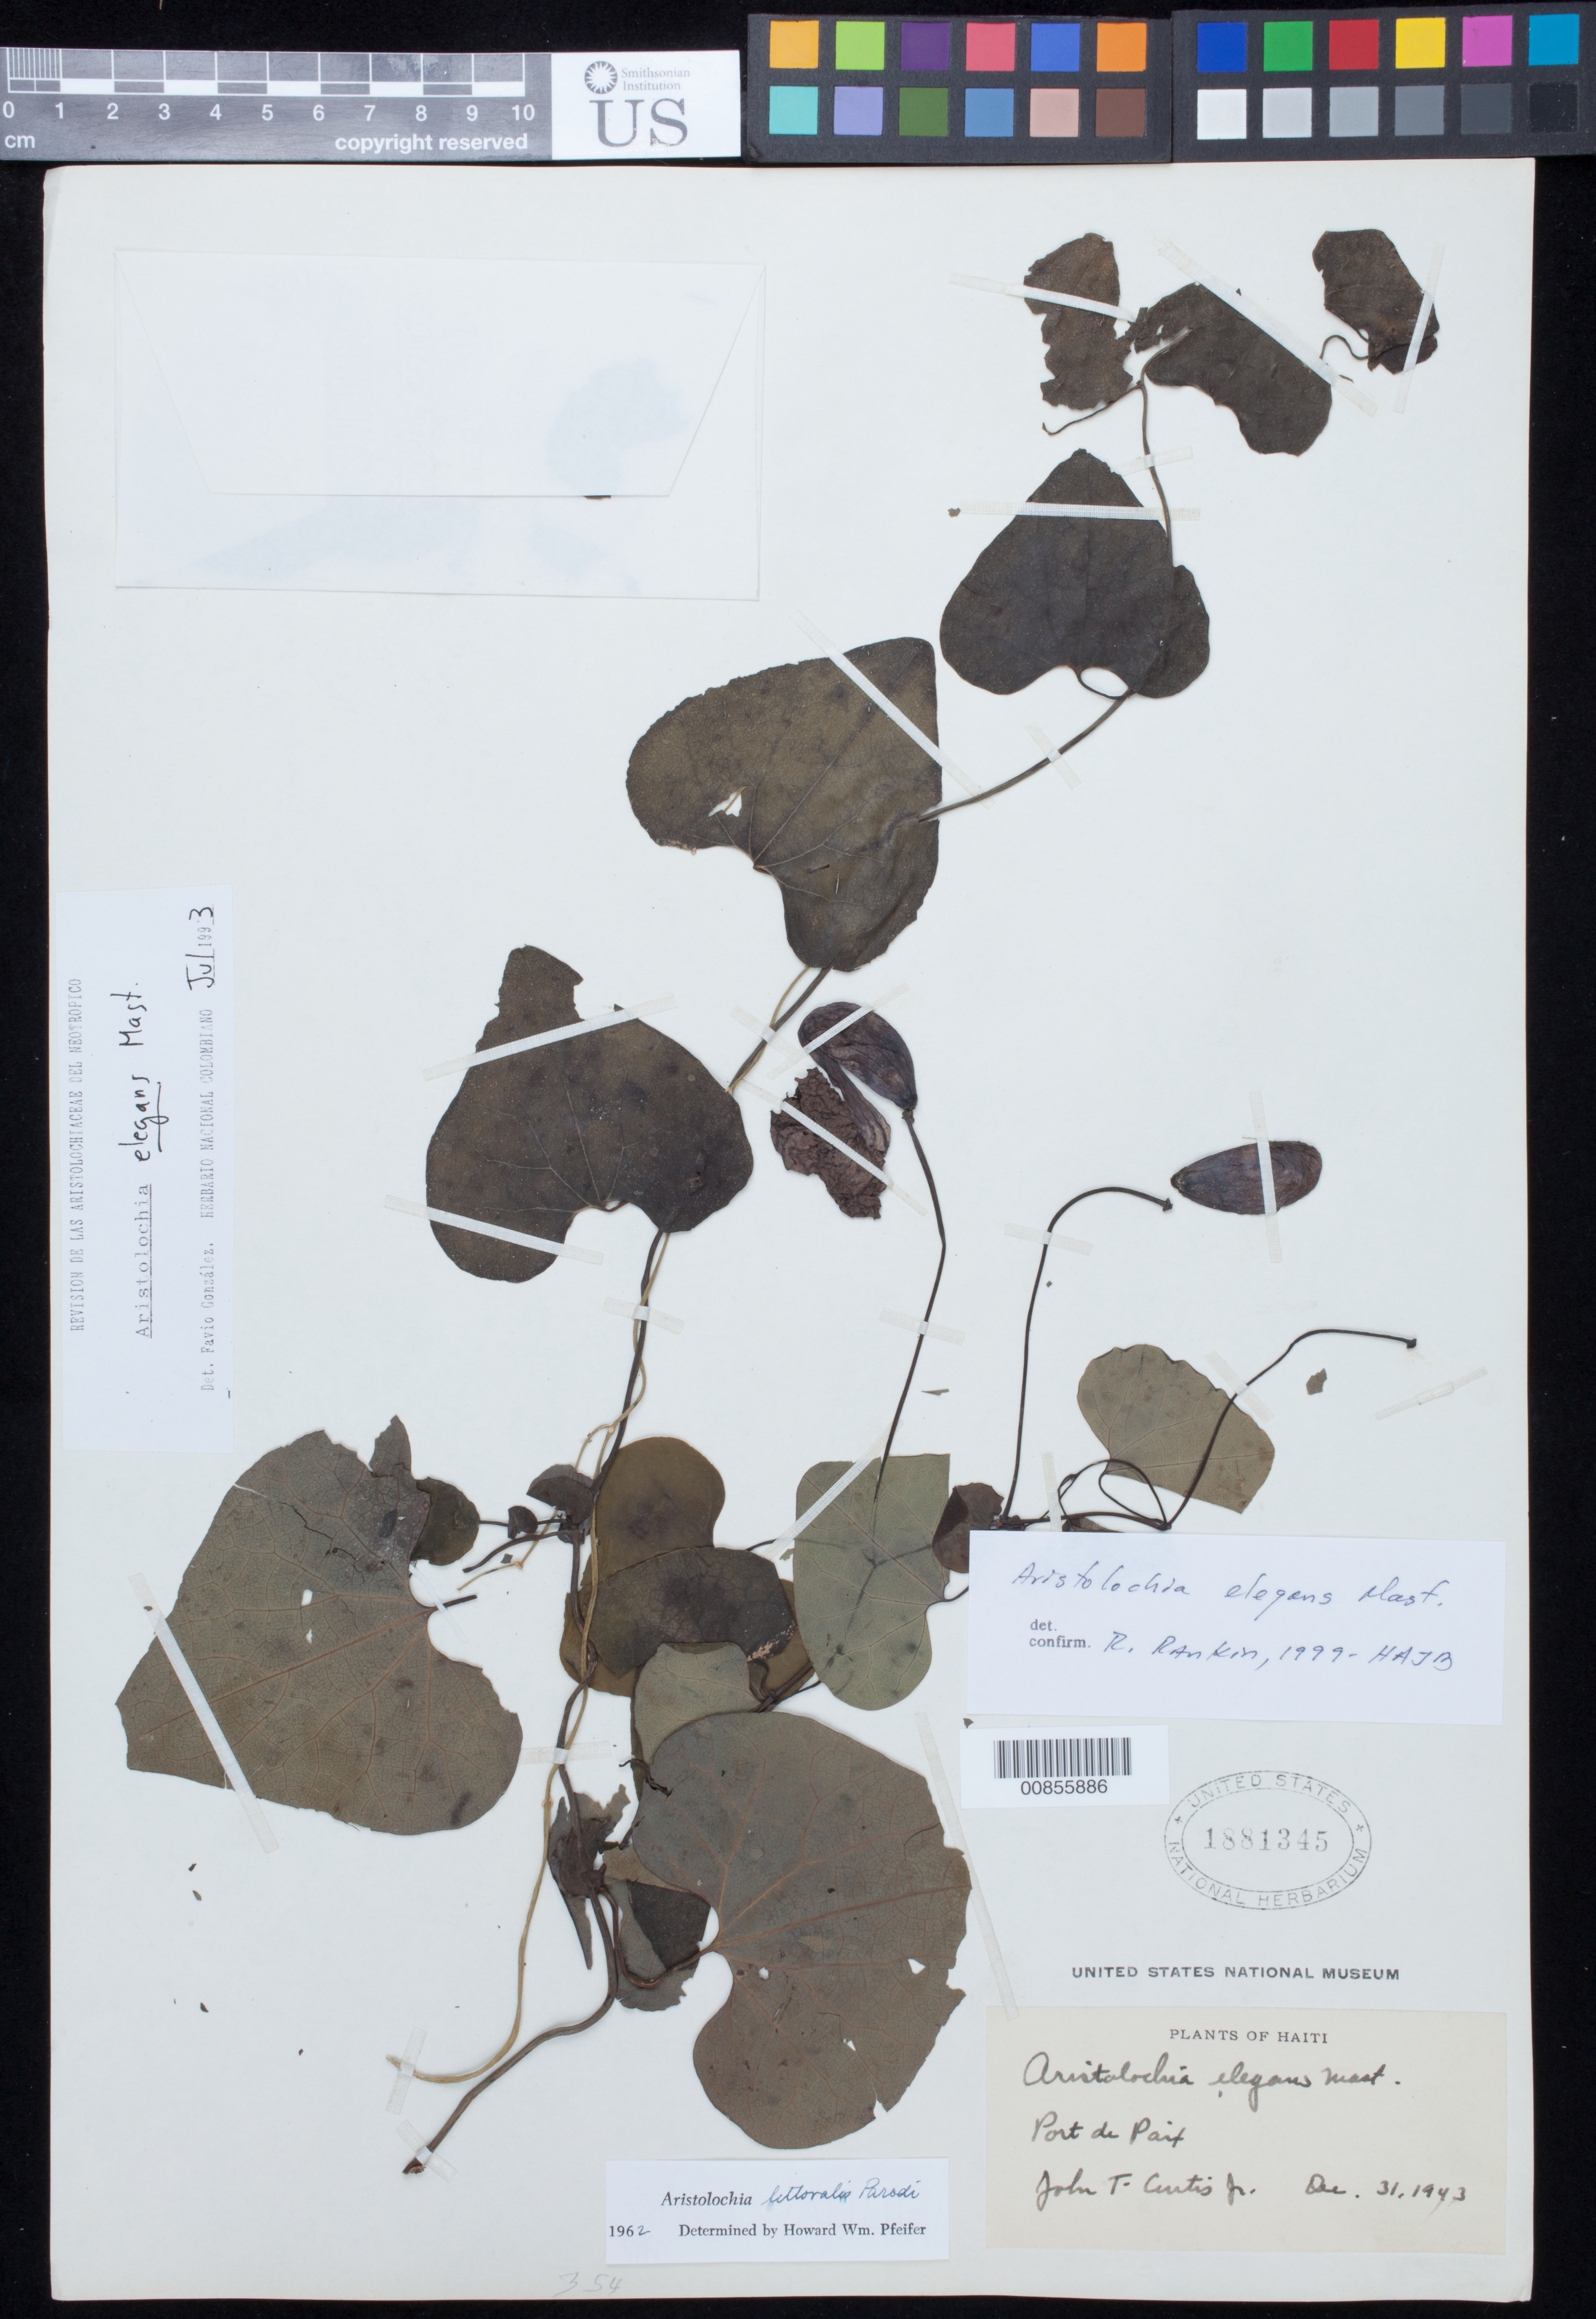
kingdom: Plantae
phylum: Tracheophyta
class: Magnoliopsida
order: Piperales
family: Aristolochiaceae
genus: Aristolochia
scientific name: Aristolochia elegans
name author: Mast.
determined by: Rankin Rodriguez, Rosa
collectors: J. Curtis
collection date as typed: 31 Dec 1943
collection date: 1943-12-31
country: Haiti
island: Hispaniola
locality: Port de Paix.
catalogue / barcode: US 1881345